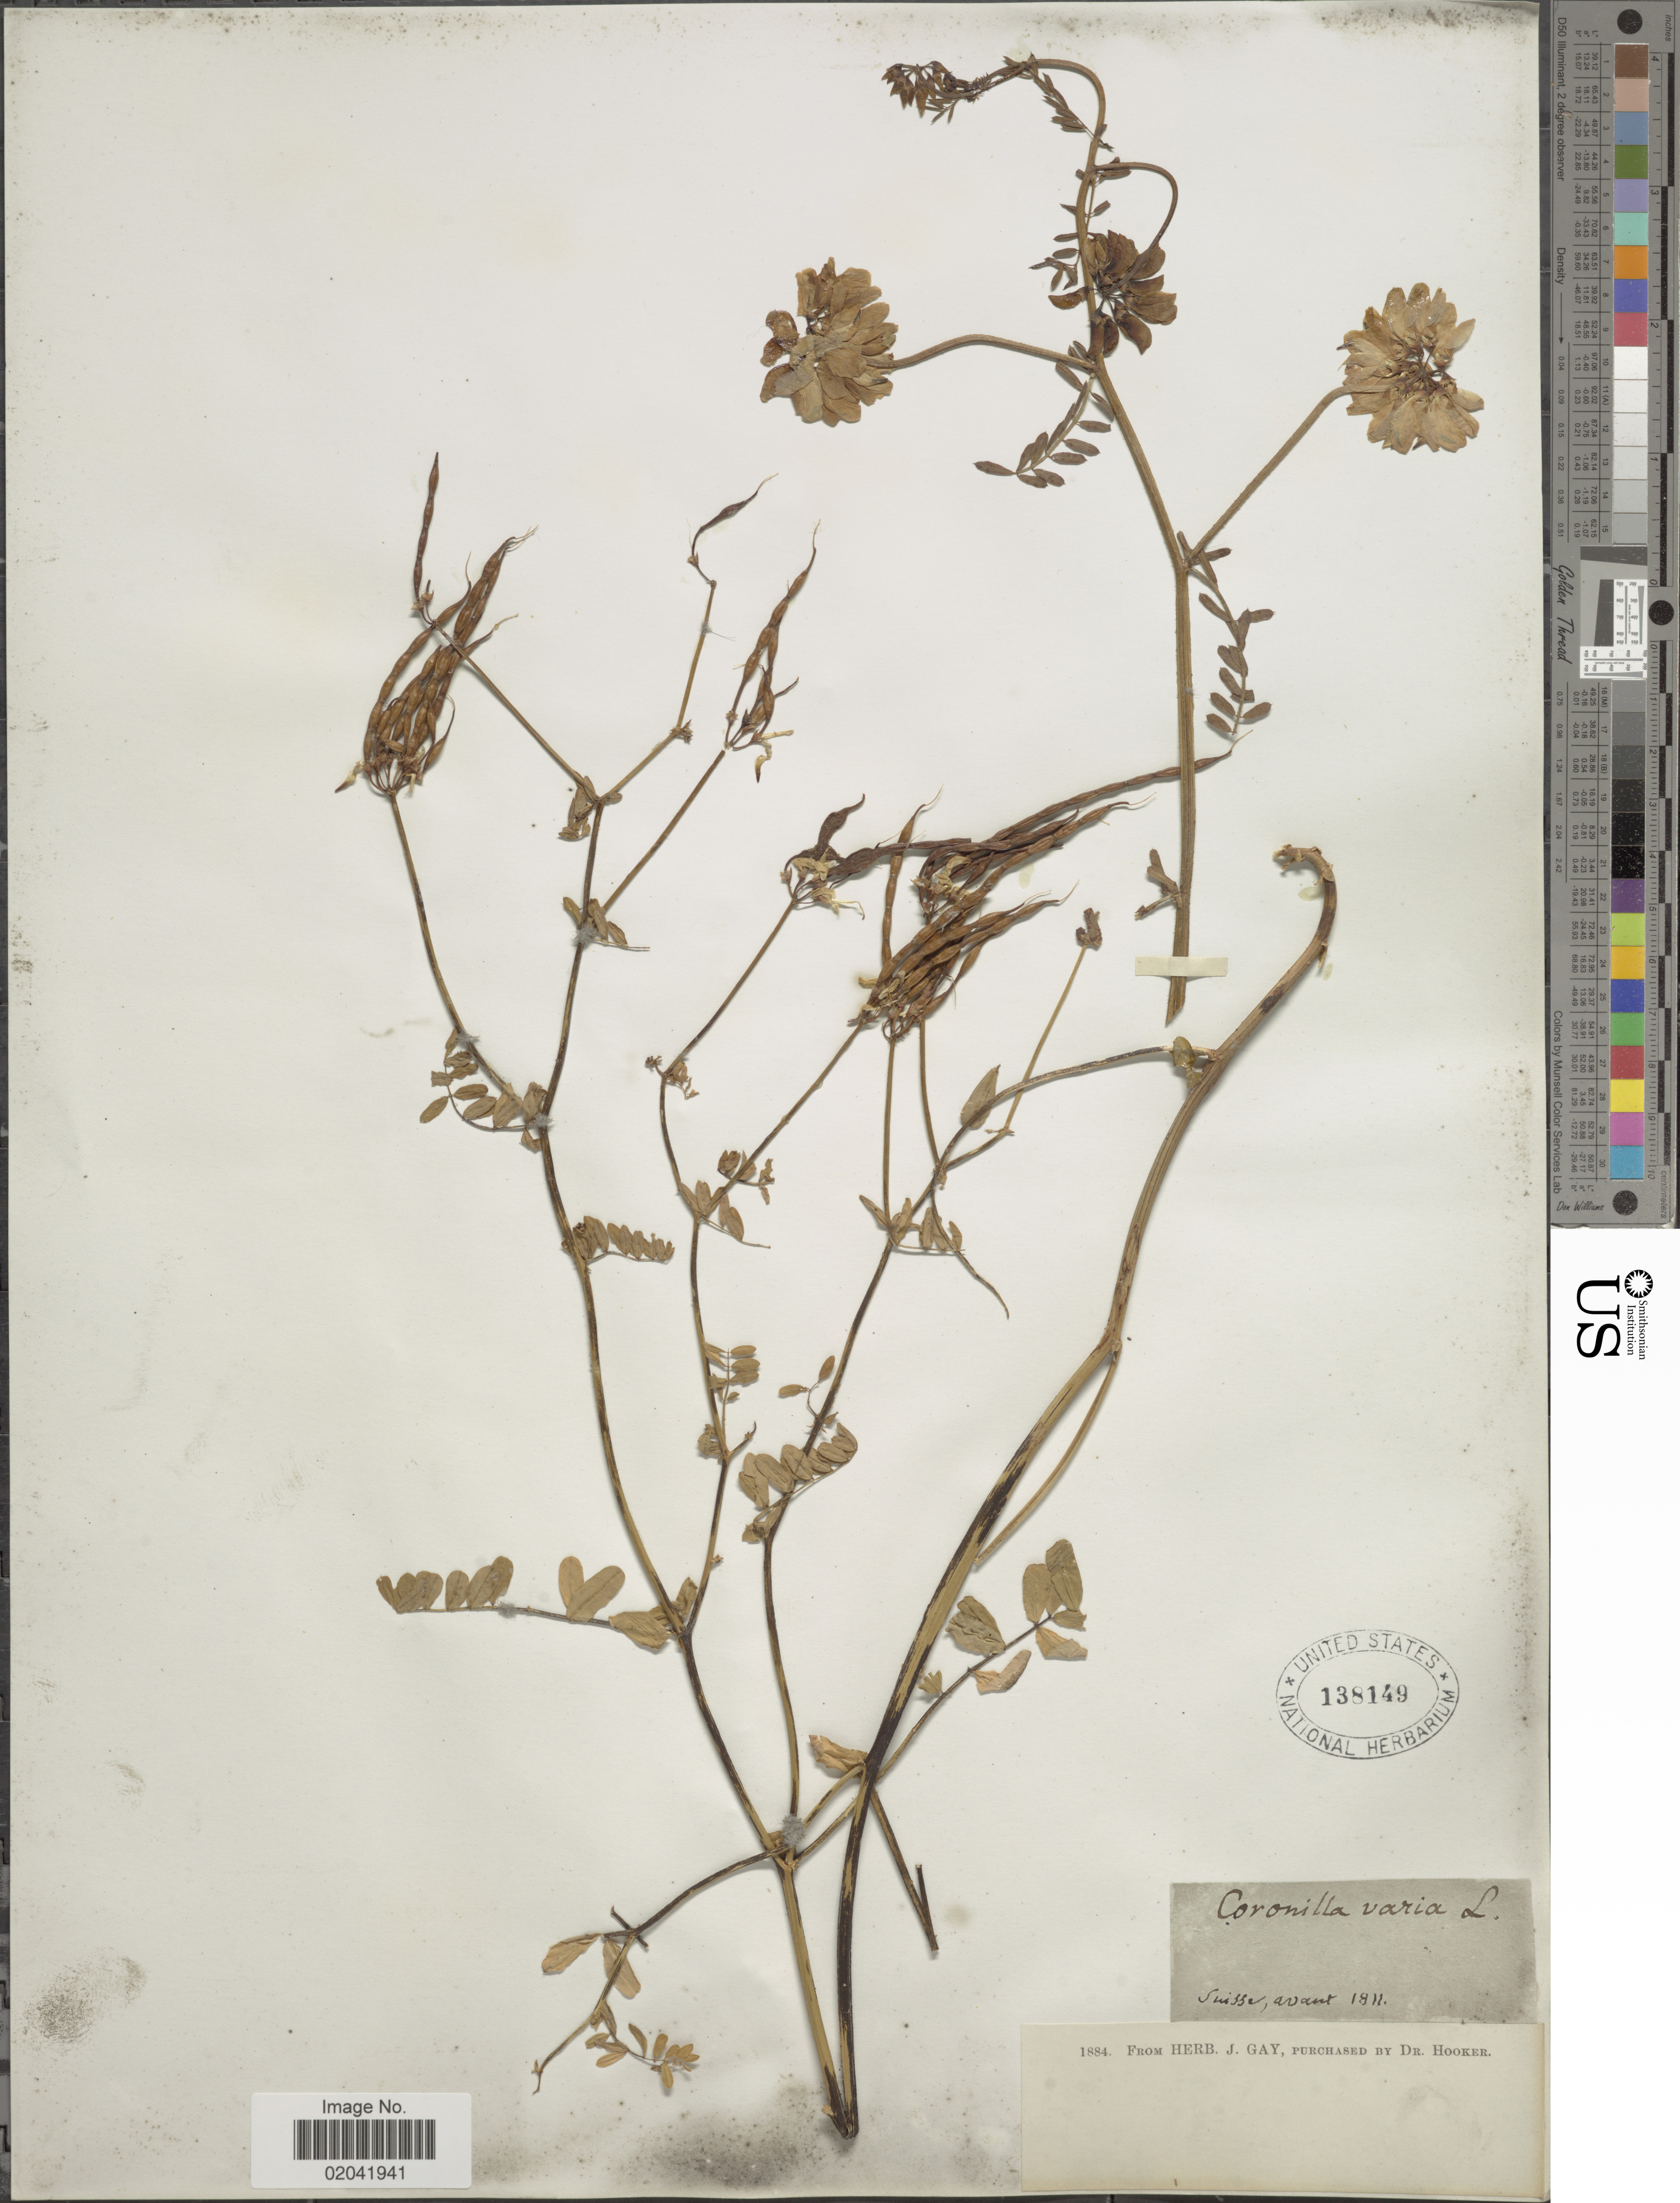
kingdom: Plantae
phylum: Tracheophyta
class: Magnoliopsida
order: Fabales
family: Fabaceae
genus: Coronilla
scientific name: Coronilla varia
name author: L.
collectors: ex herb. J. Gay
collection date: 1911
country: Switzerland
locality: Suisse, Avant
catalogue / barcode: US 138149